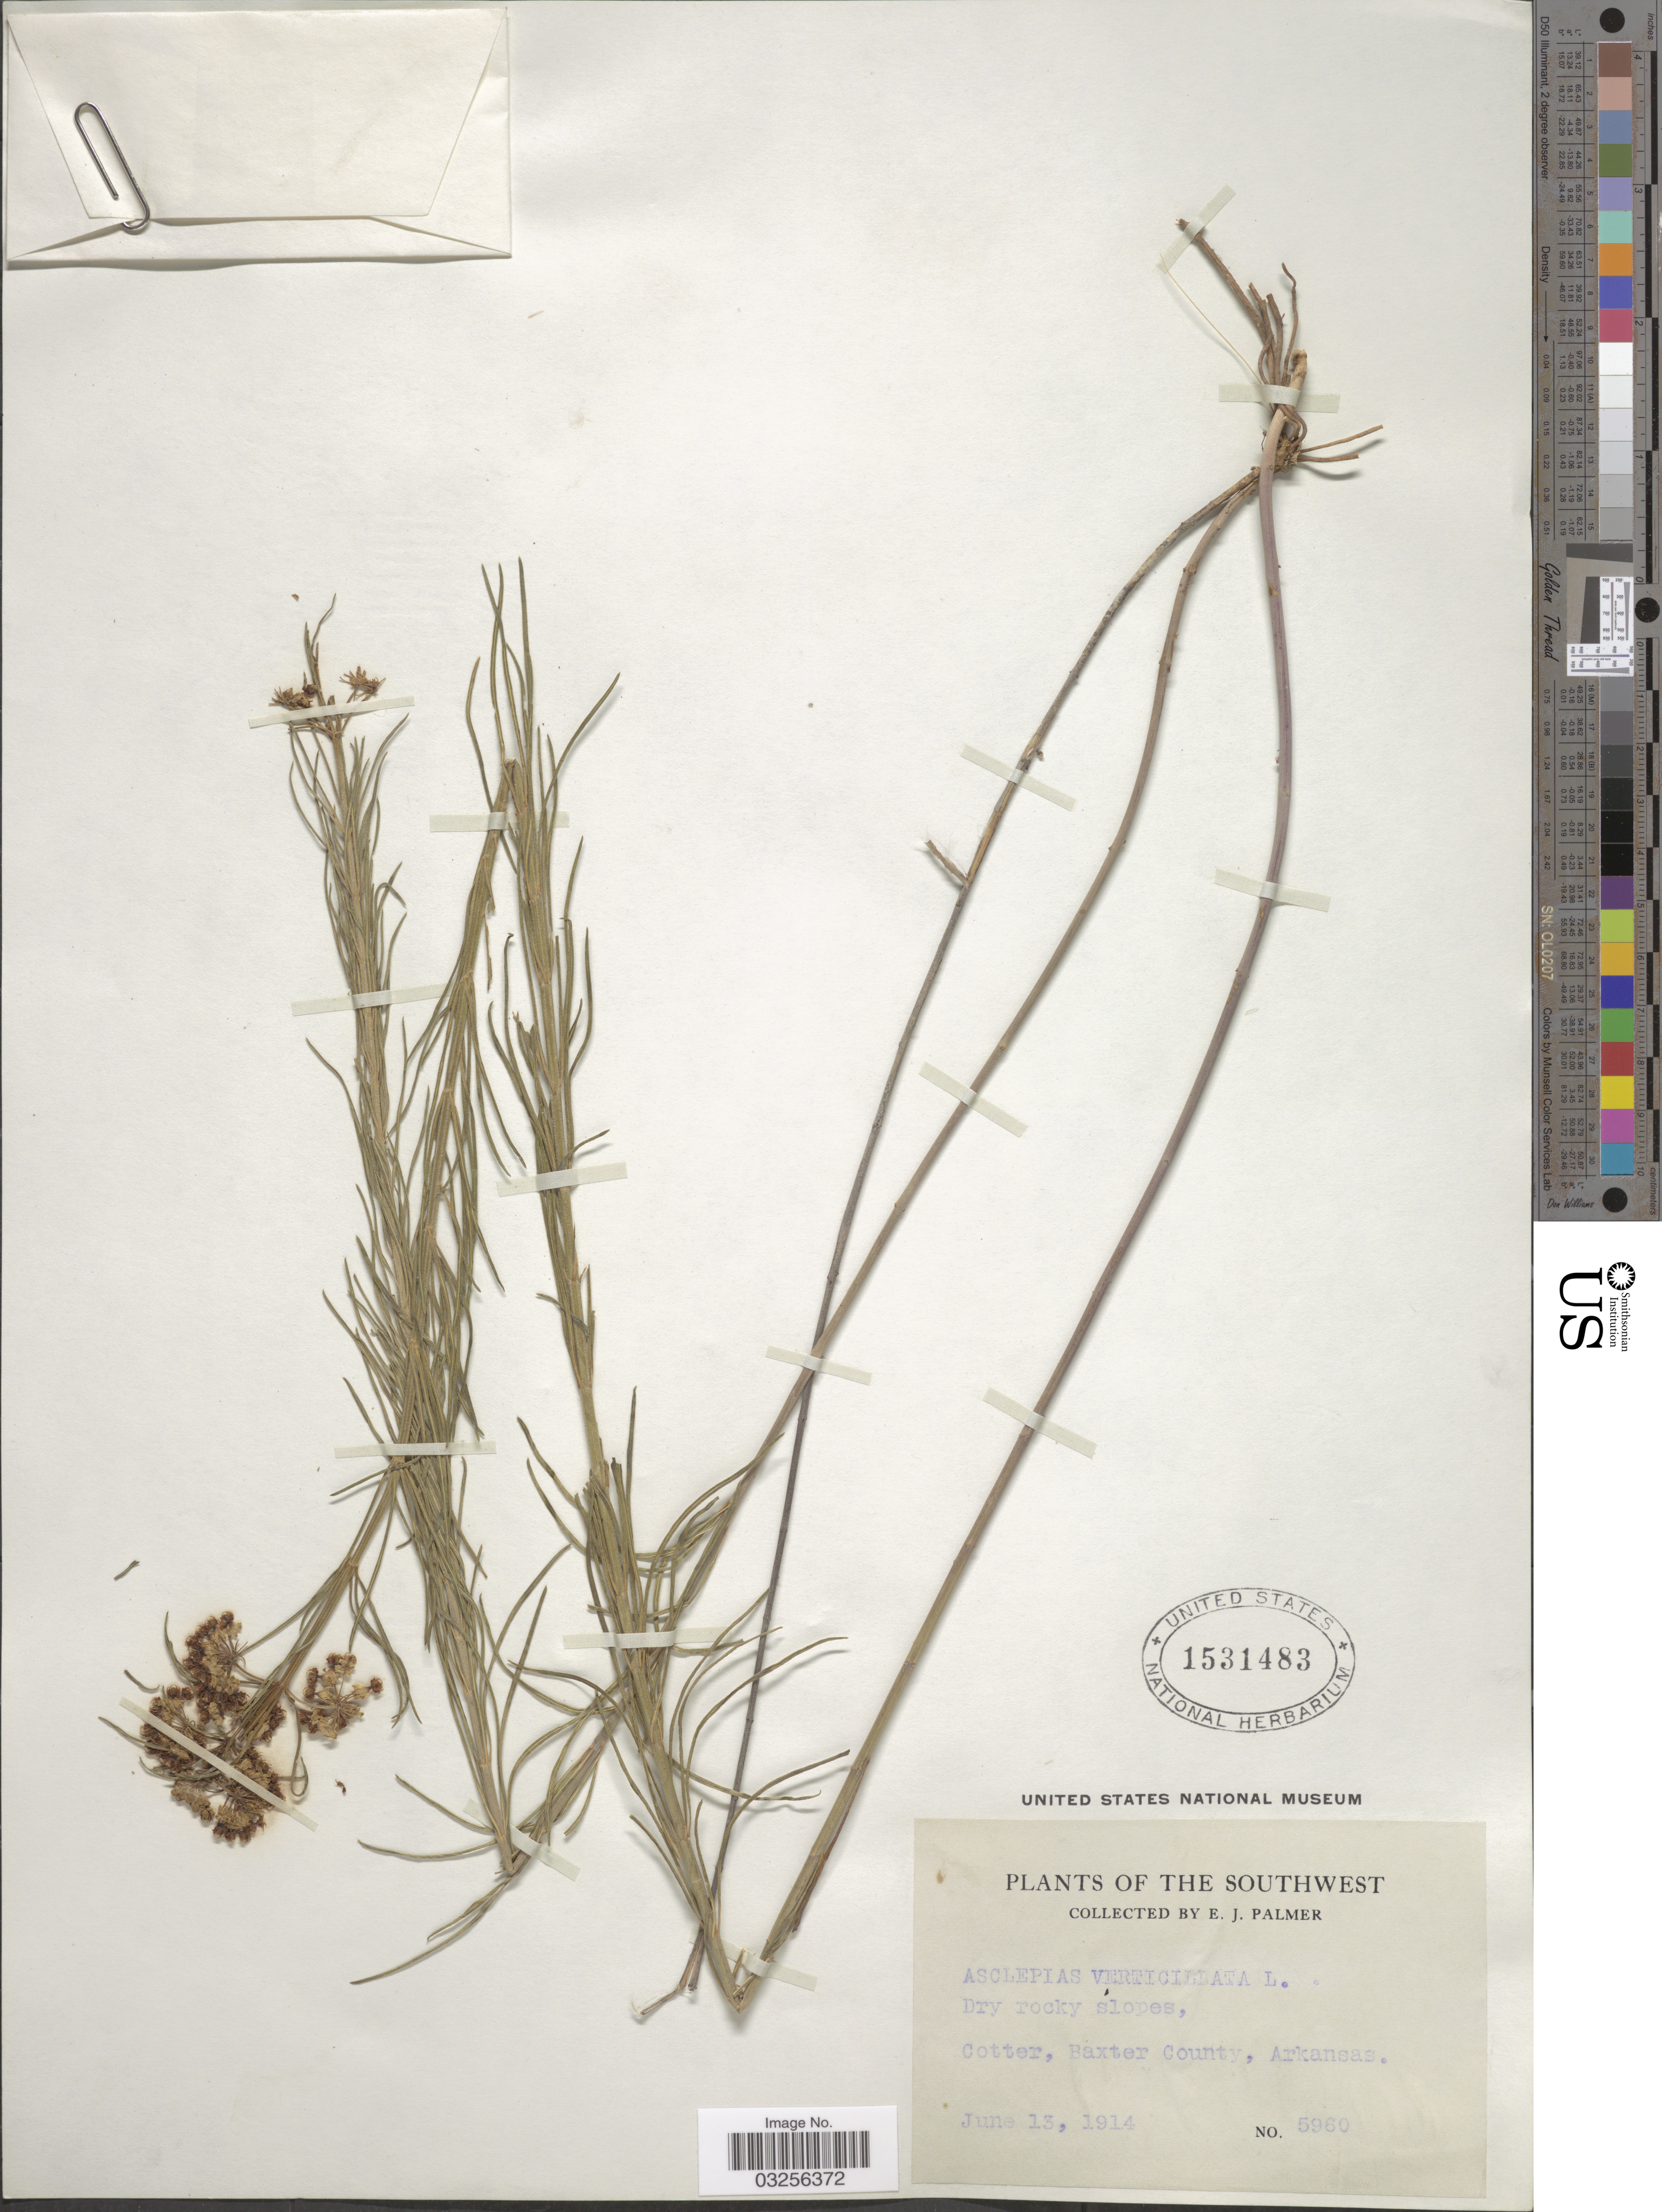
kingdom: Plantae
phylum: Tracheophyta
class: Magnoliopsida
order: Gentianales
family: Apocynaceae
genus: Asclepias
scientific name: Asclepias verticillata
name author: L.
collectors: E. J. Palmer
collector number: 5960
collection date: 1914-06-13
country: United States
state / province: Arkansas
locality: Southwest. Cotter, Baxter County.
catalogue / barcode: US 1531483